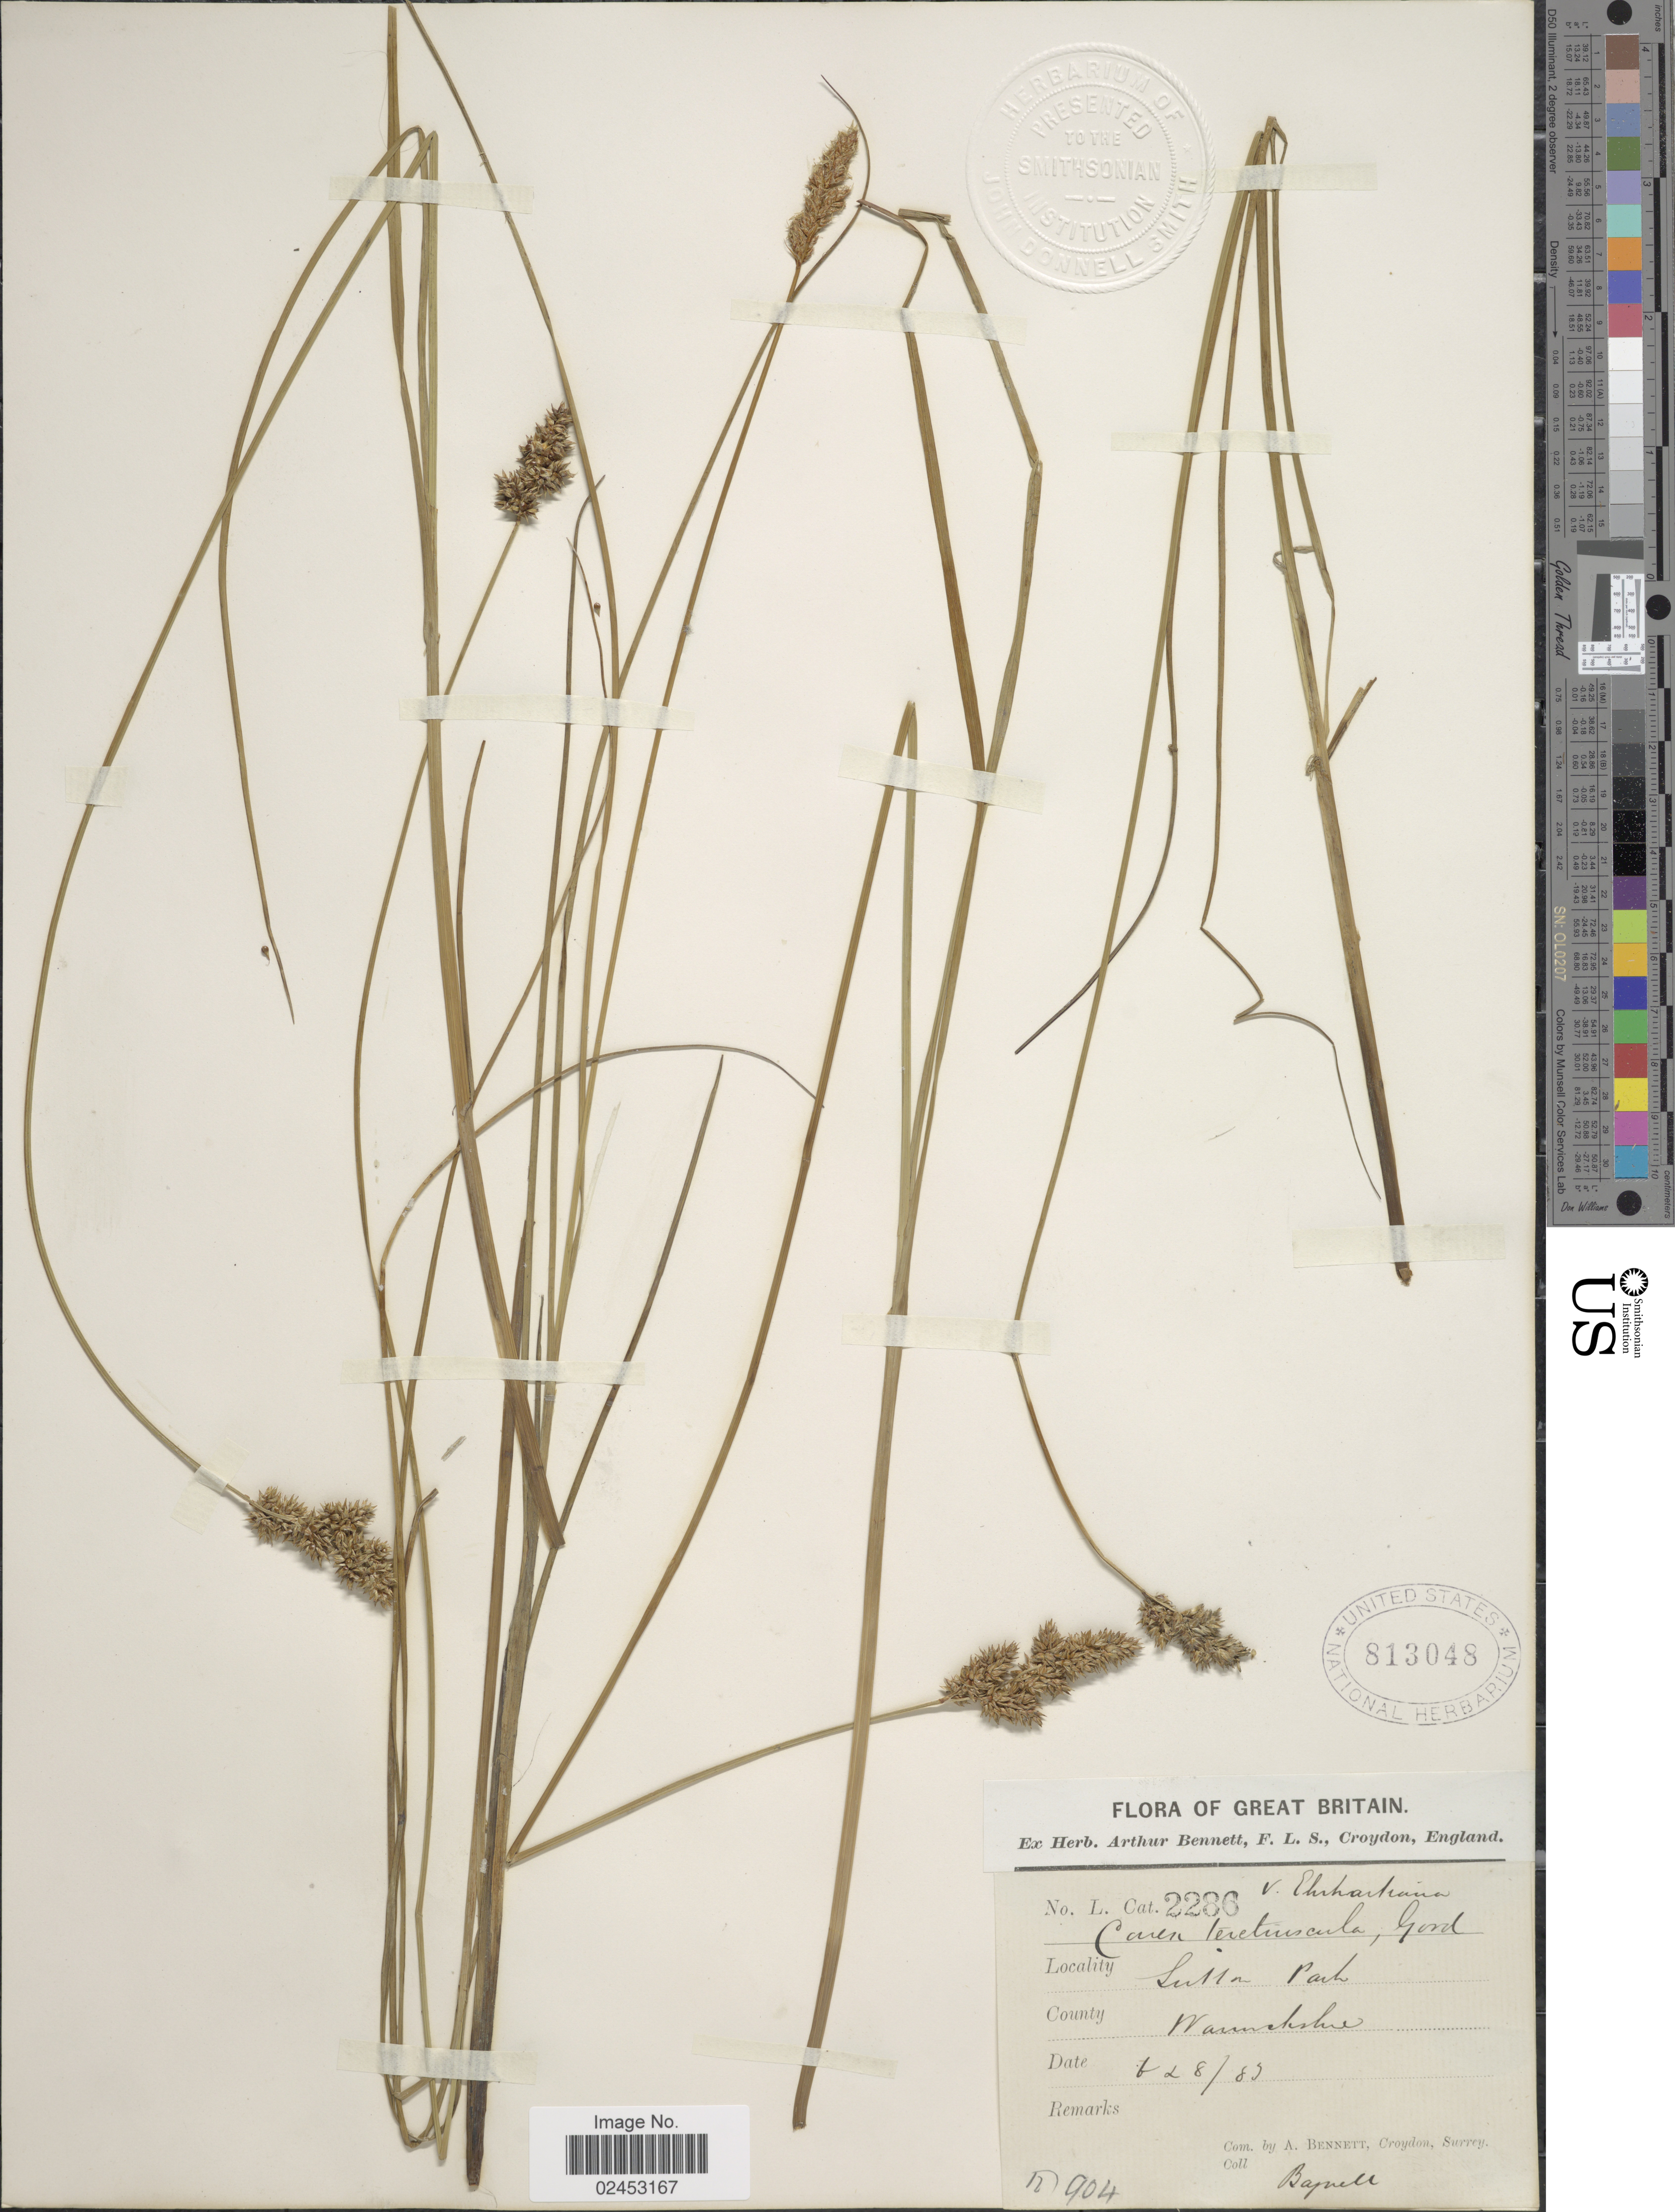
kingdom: Plantae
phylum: Tracheophyta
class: Liliopsida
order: Poales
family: Cyperaceae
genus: Carex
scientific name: Carex diandra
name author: Schrank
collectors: Bagnell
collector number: L. Cat. 2286?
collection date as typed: Transcribed d/m/y: 28/6/83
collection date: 1883-06-28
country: United Kingdom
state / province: England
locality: Great Britain, Sutton Park, County Warwickshire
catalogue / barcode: US 813048